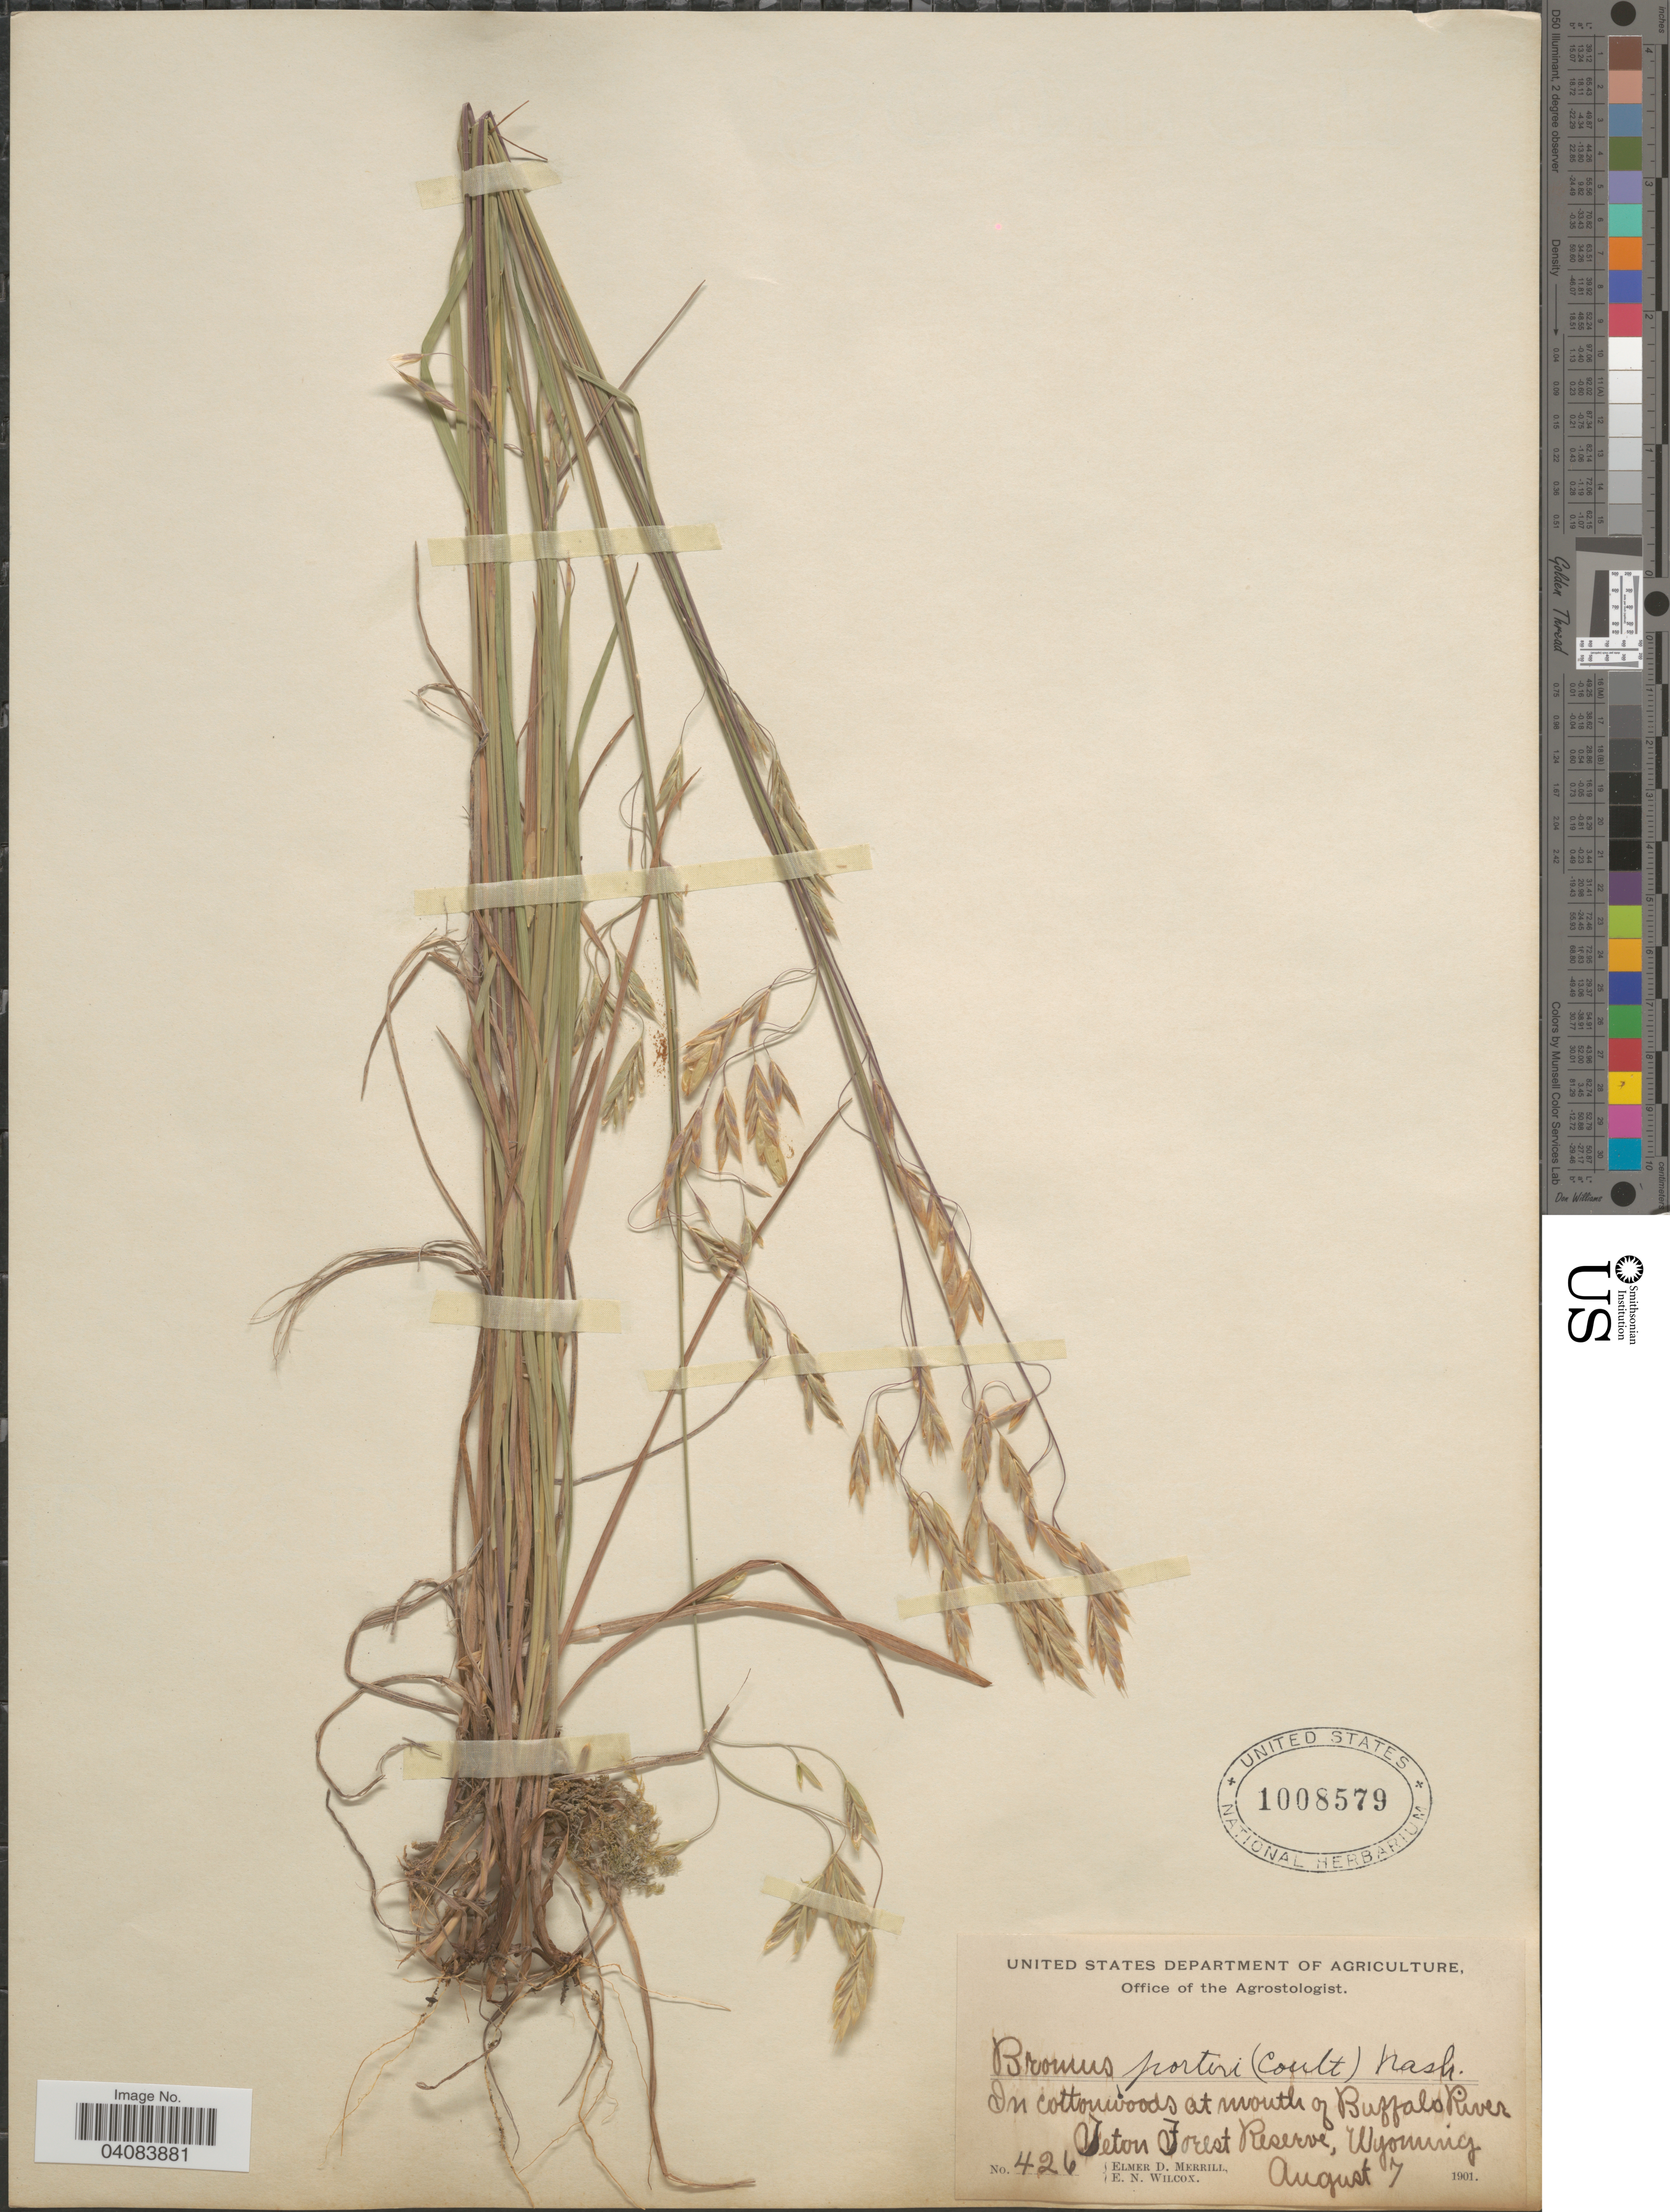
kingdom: Plantae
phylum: Tracheophyta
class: Liliopsida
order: Poales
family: Poaceae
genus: Bromus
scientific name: Bromus porteri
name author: (J.M. Coult.) Nash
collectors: E. D. Merrill & E. Wilcox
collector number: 426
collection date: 1901-08-07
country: United States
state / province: Wyoming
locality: In cottonwoods at mouth of Buffalo River. Teton Forest Reserve.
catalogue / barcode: US 1008579